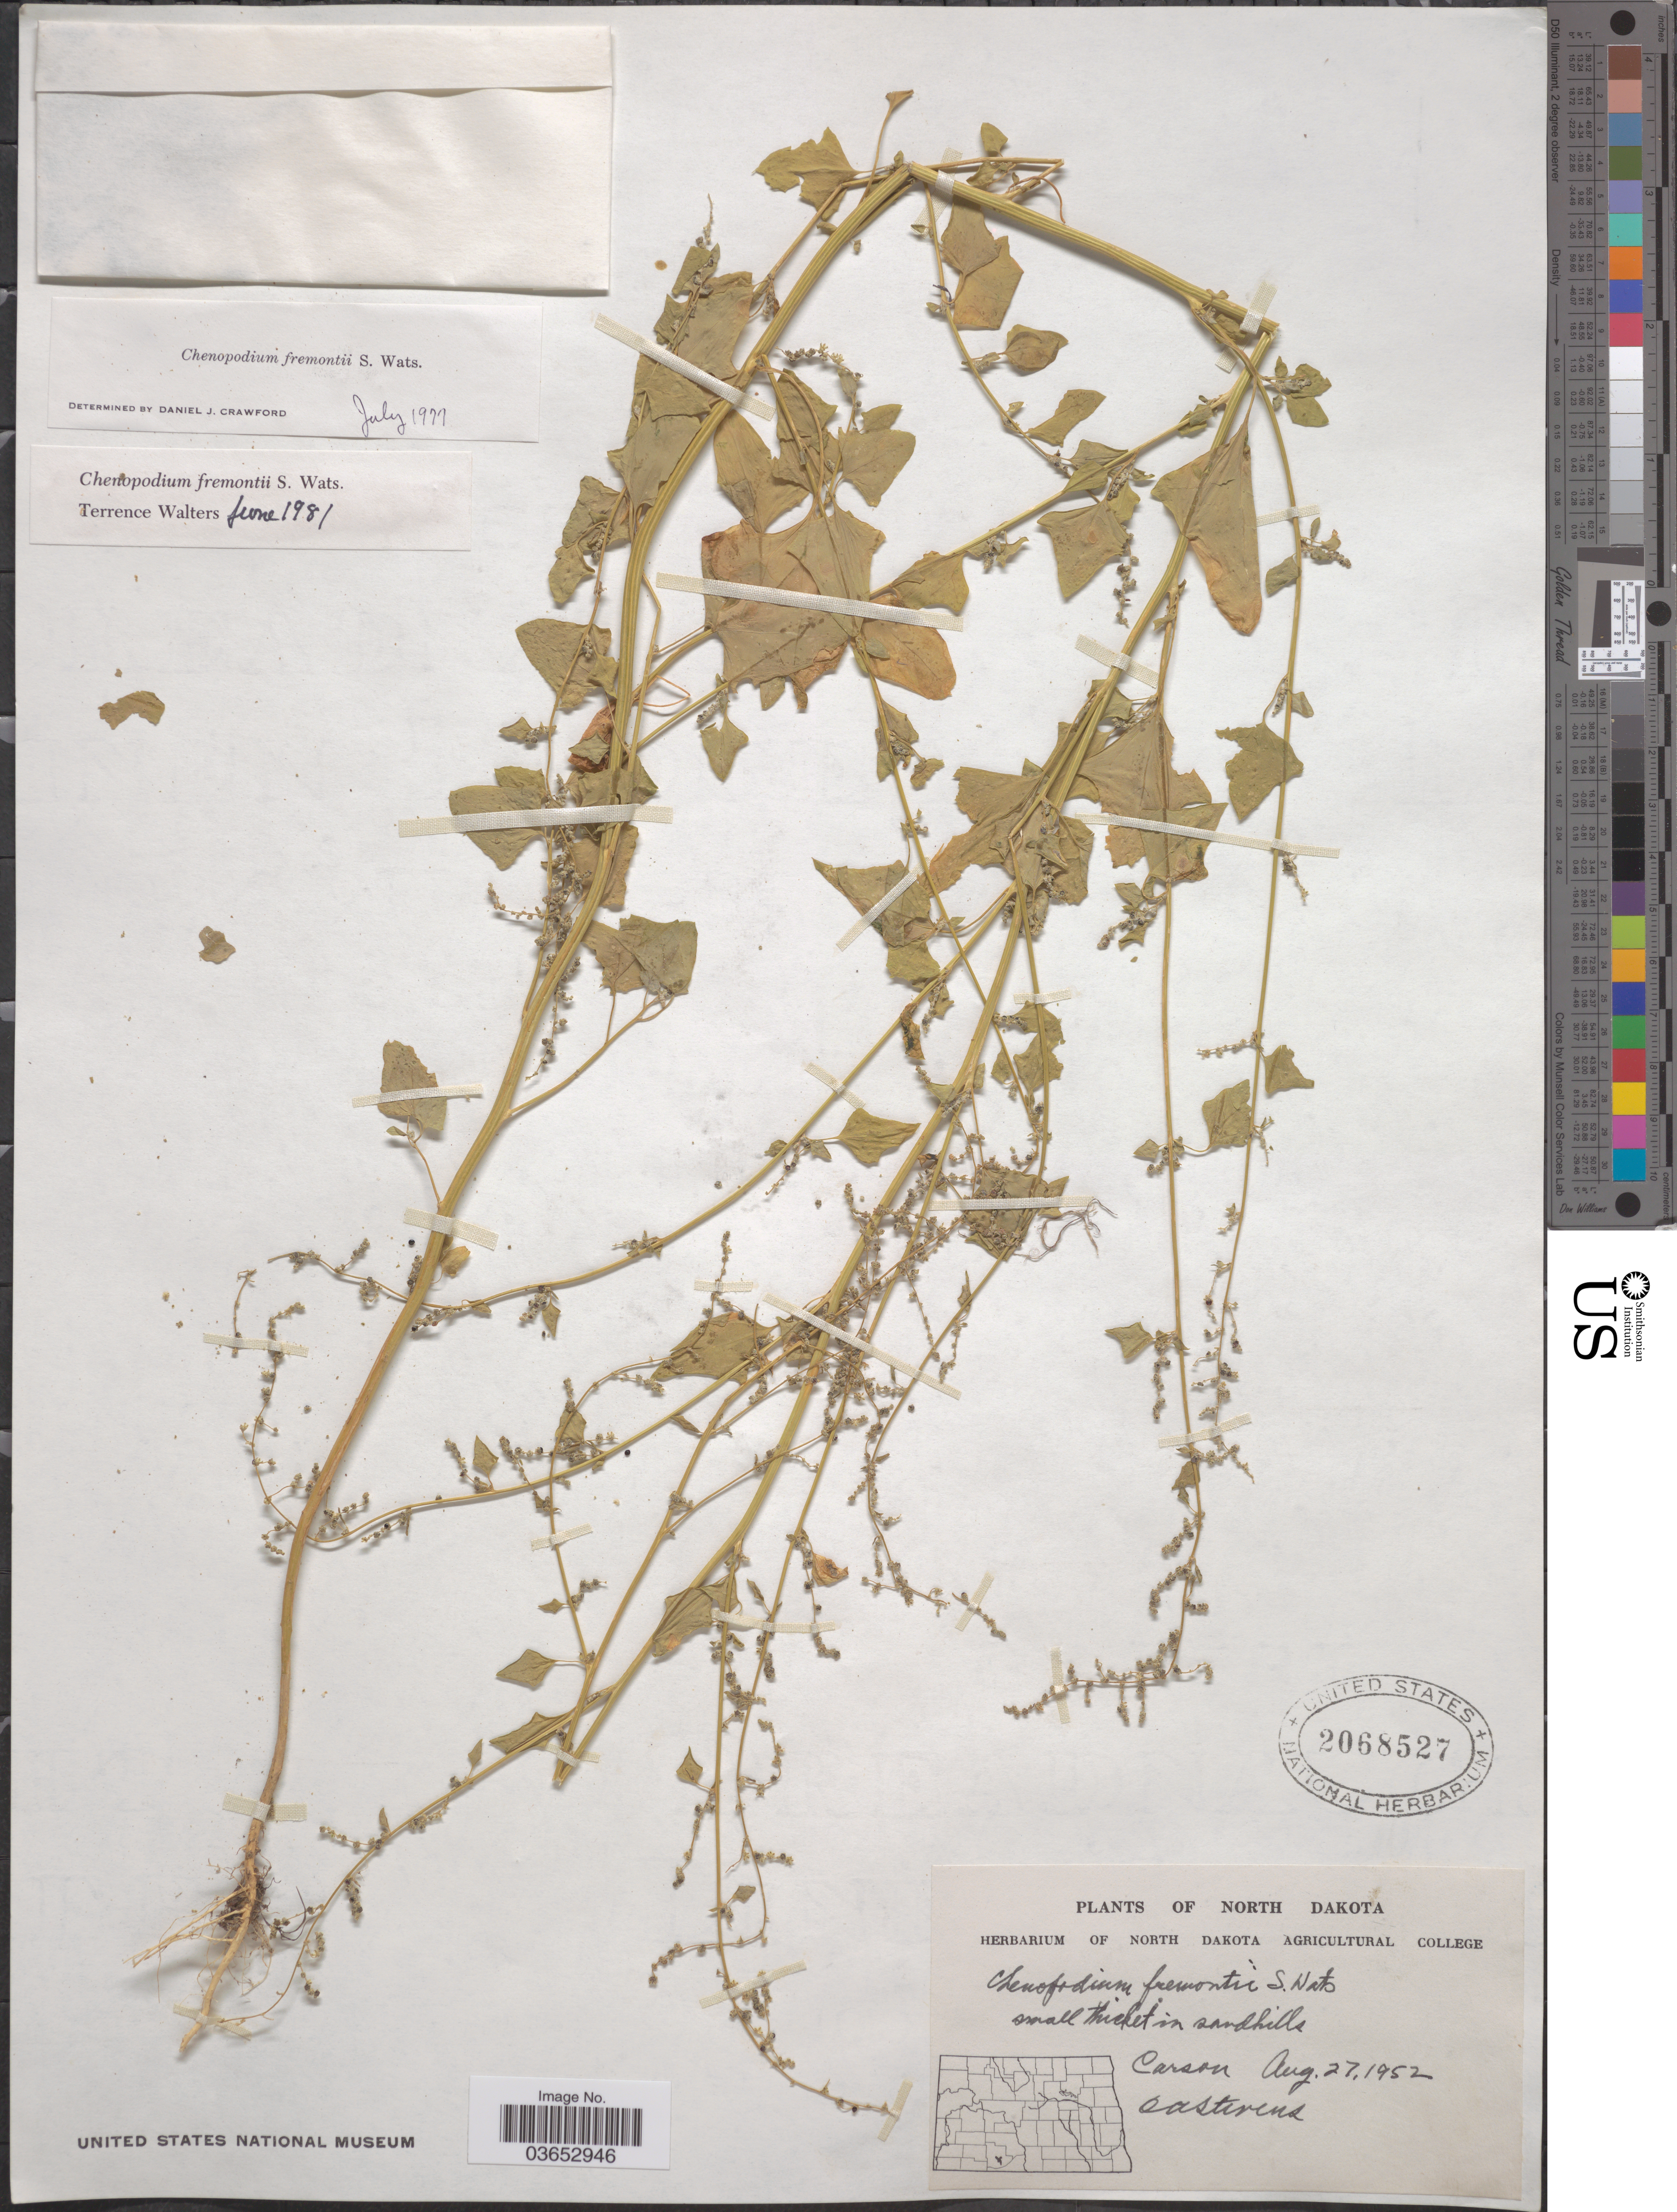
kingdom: Plantae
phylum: Tracheophyta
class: Magnoliopsida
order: Caryophyllales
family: Amaranthaceae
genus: Chenopodium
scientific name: Chenopodium fremontii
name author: S. Watson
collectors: O. A. Stevens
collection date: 1952-08-27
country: United States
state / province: North Dakota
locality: Carson.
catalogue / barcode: US 2068527